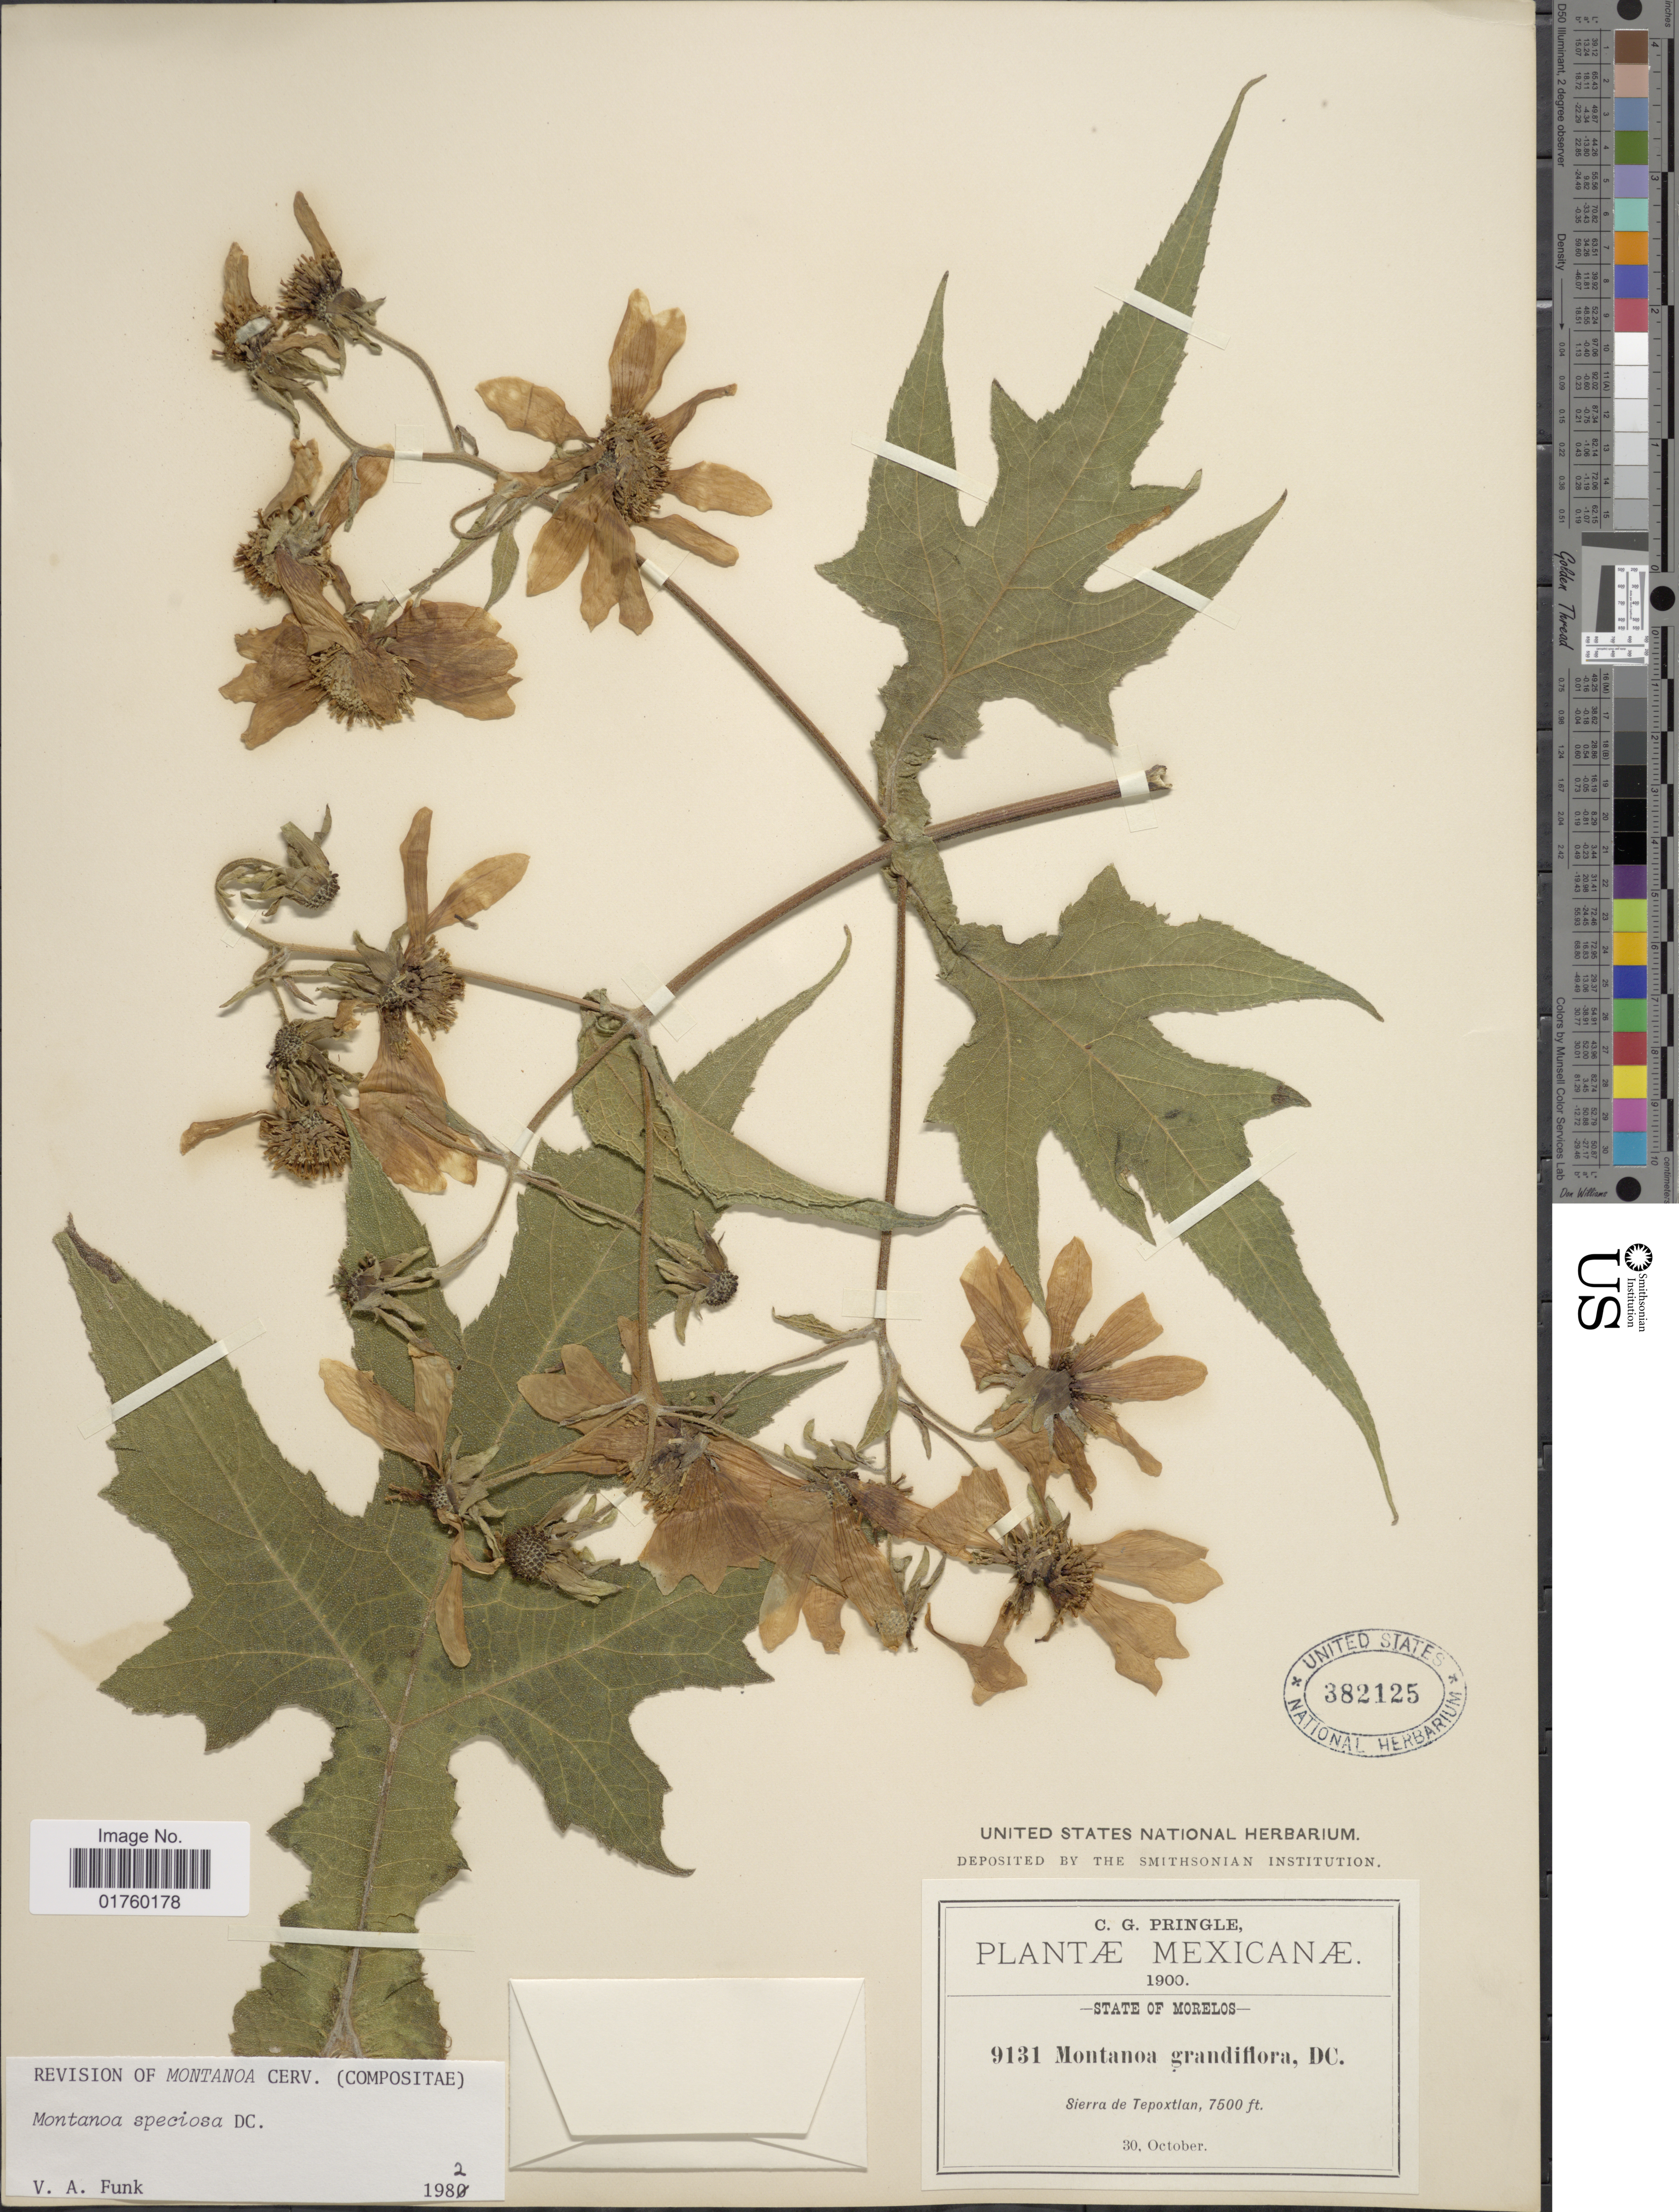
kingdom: Plantae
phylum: Tracheophyta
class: Magnoliopsida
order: Asterales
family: Asteraceae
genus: Montanoa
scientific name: Montanoa speciosa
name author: (DC.) Sch. Bip. ex K. Koch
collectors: C. G. Pringle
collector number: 9131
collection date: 1900-10-30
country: Mexico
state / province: Morelos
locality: Sierra de Tepoxtlan.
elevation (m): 2286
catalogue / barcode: US 382125